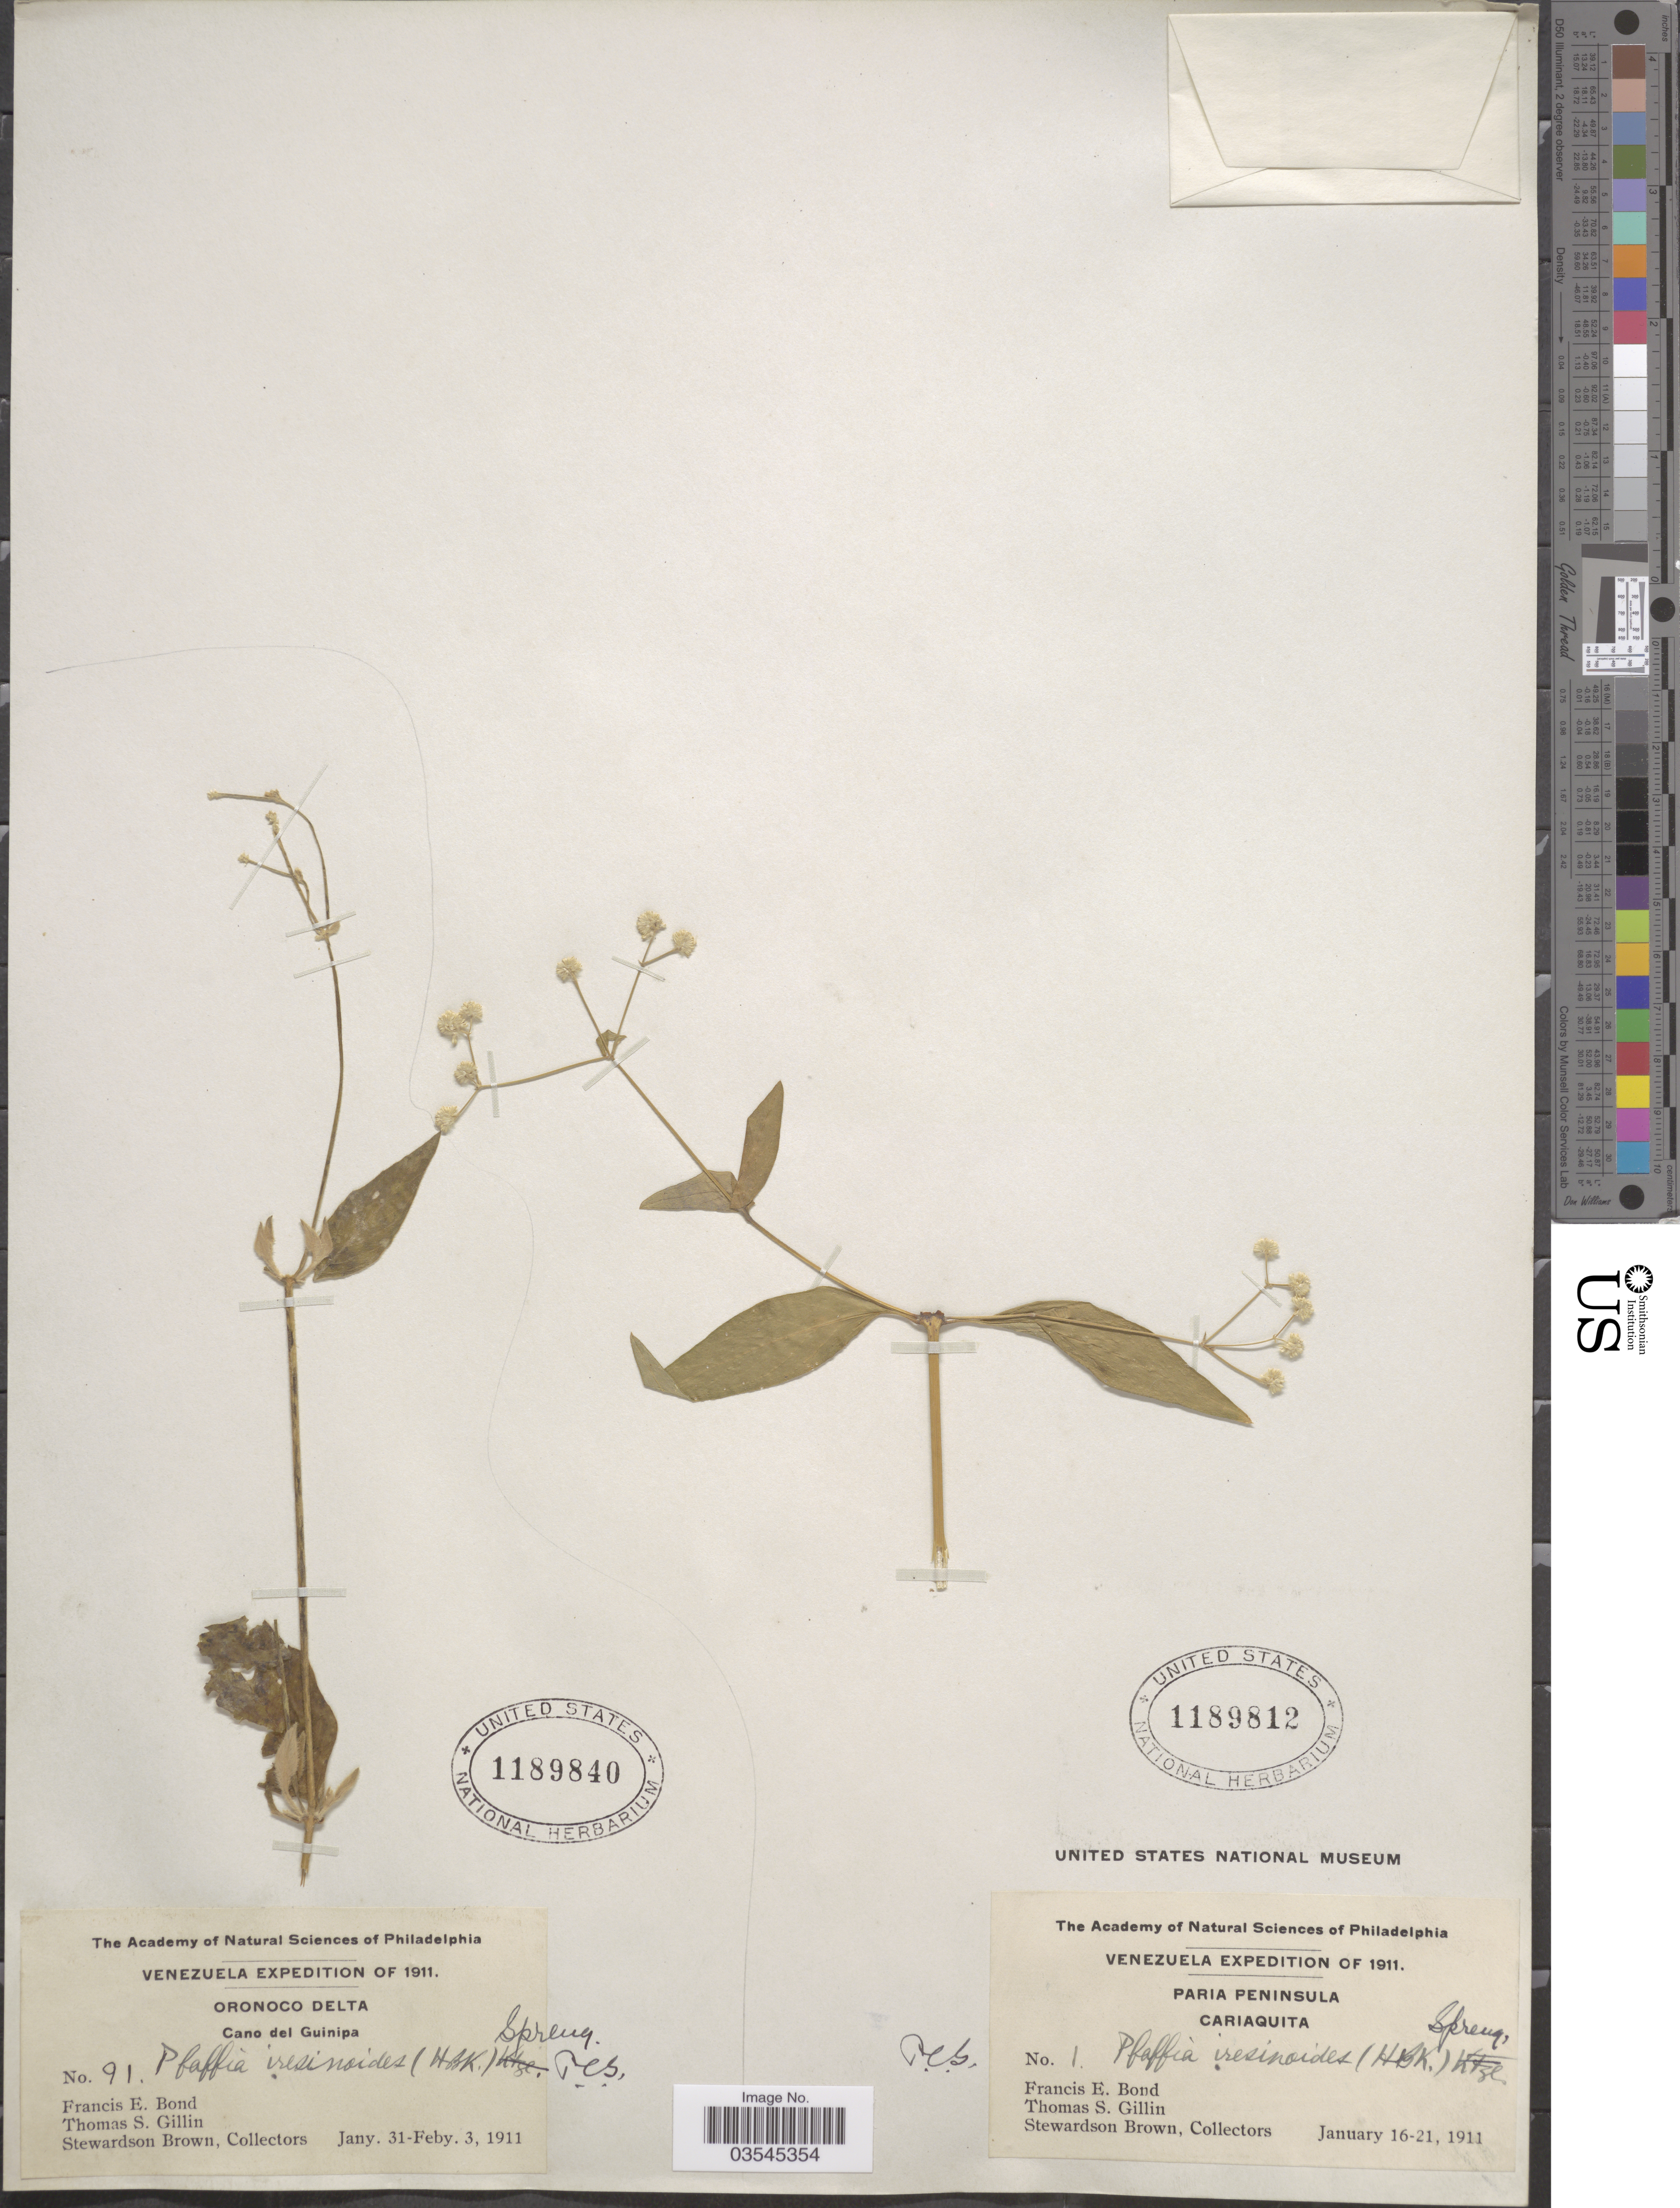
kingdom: Plantae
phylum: Tracheophyta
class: Magnoliopsida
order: Caryophyllales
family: Amaranthaceae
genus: Pfaffia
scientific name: Pfaffia iresinoides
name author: (Kunth) Spreng.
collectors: F. Bond, T. Gillin & S. Brown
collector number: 91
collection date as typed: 31 January -3 February 1911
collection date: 1911-01-31/1911-02-03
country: Venezuela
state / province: Monagas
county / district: Maturin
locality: Oronoco Delta along Rio Guanipa, including Indian and Creole villages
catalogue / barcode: US 1189840-2